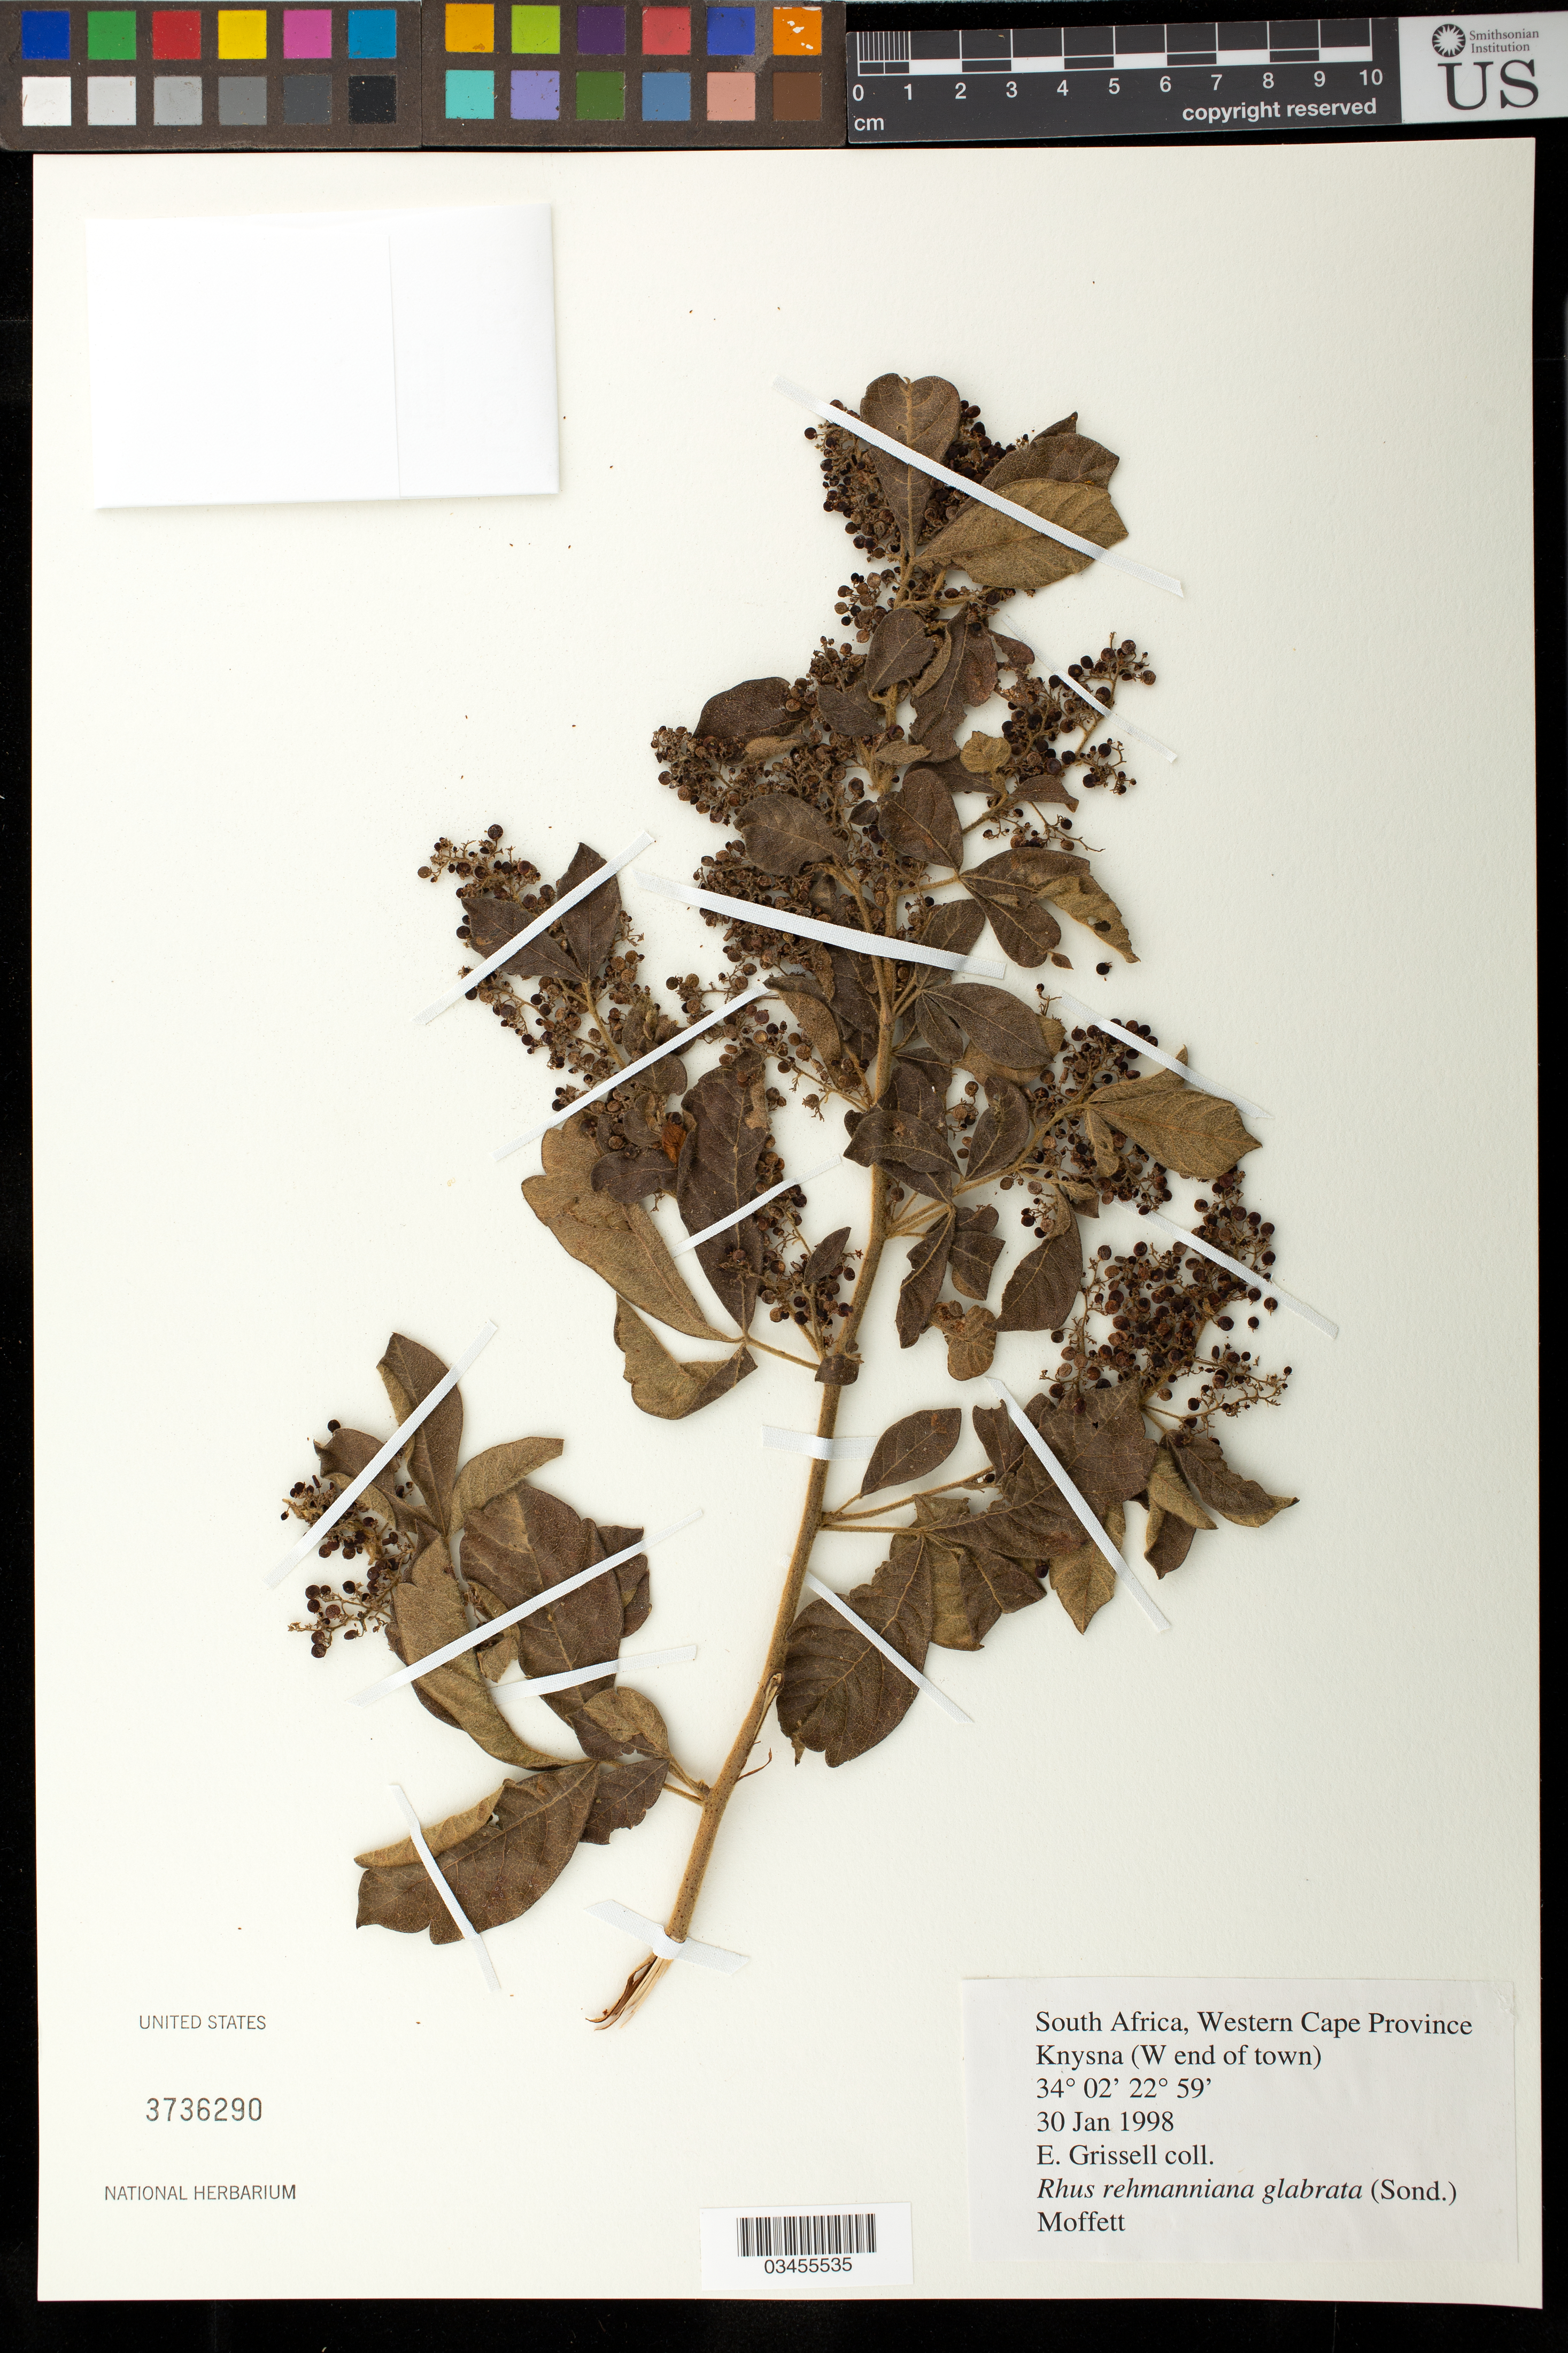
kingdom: Plantae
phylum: Tracheophyta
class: Magnoliopsida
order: Sapindales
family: Anacardiaceae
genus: Rhus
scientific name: Rhus rehmanniana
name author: Engl.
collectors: E. Grissell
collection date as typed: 30 Jan 1998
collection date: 1998-01-30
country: South Africa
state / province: Western Cape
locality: Knysma (W end of town)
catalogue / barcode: US 3736290